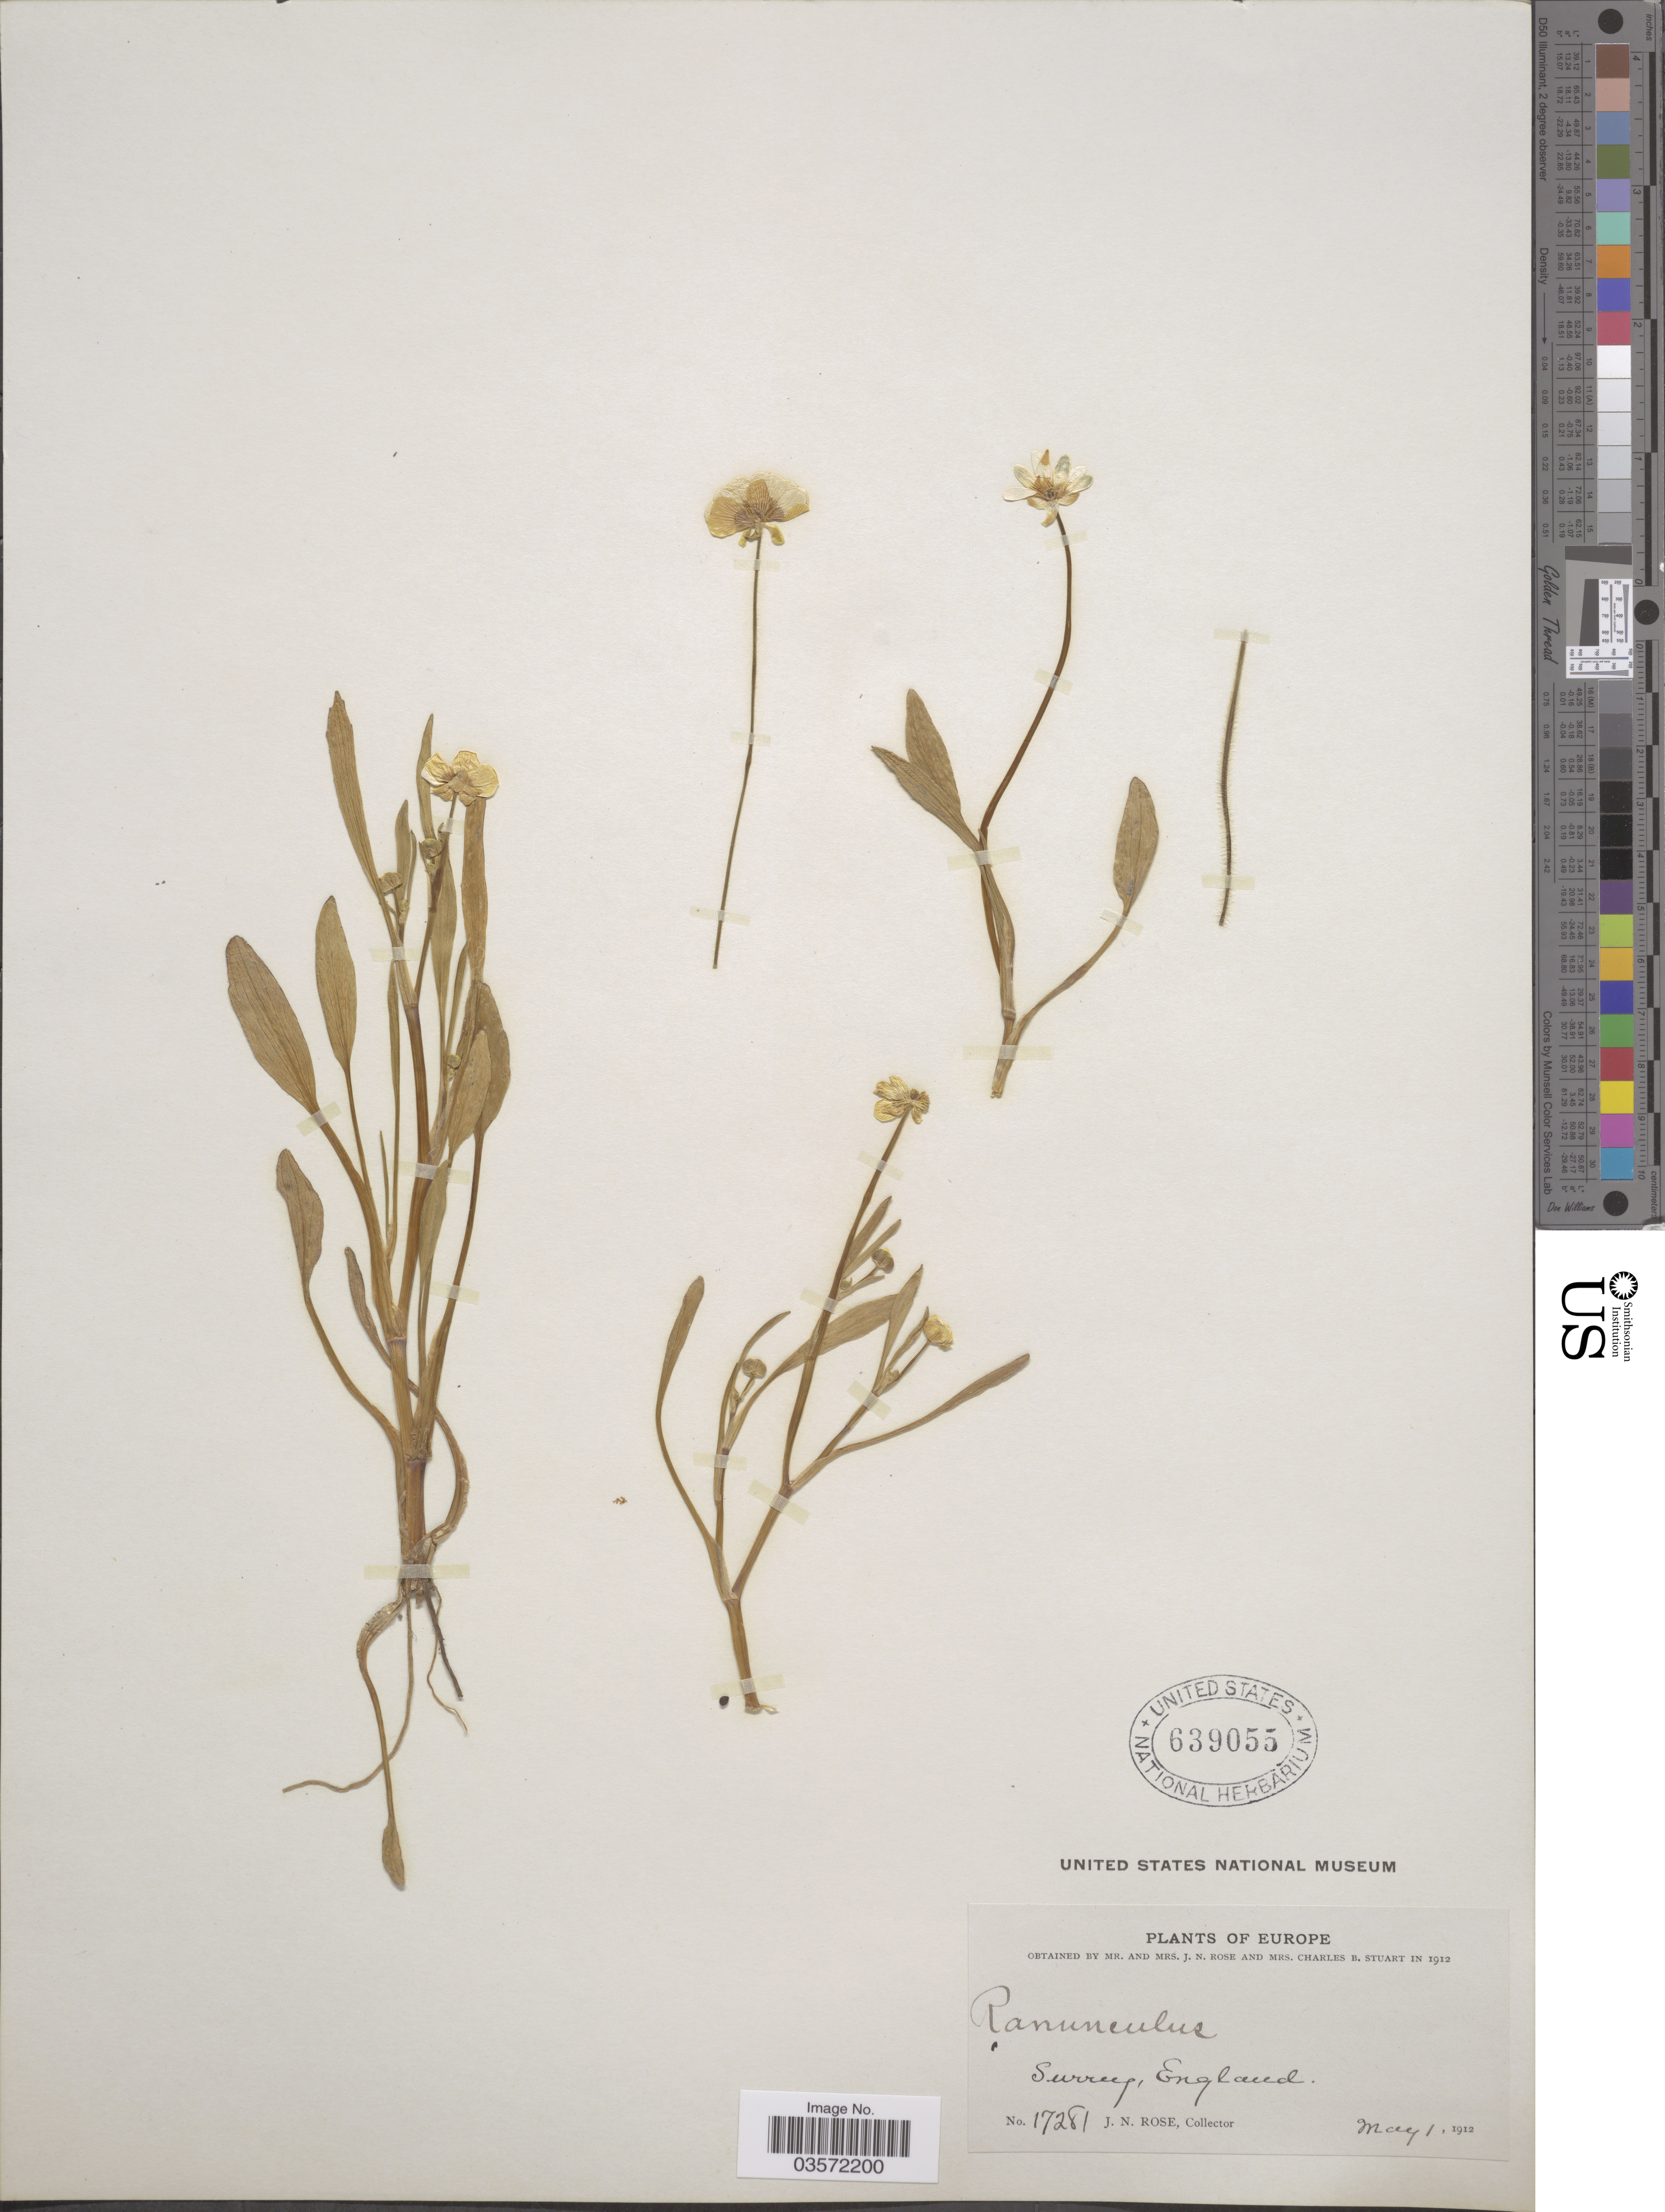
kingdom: Plantae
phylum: Tracheophyta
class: Magnoliopsida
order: Ranunculales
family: Ranunculaceae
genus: Ranunculus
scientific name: Ranunculus sp.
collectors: J. N. Rose, L. B. Rose & C. Stuart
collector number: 17281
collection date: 1912-05-01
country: United Kingdom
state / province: England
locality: Surrey.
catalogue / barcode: US 639055